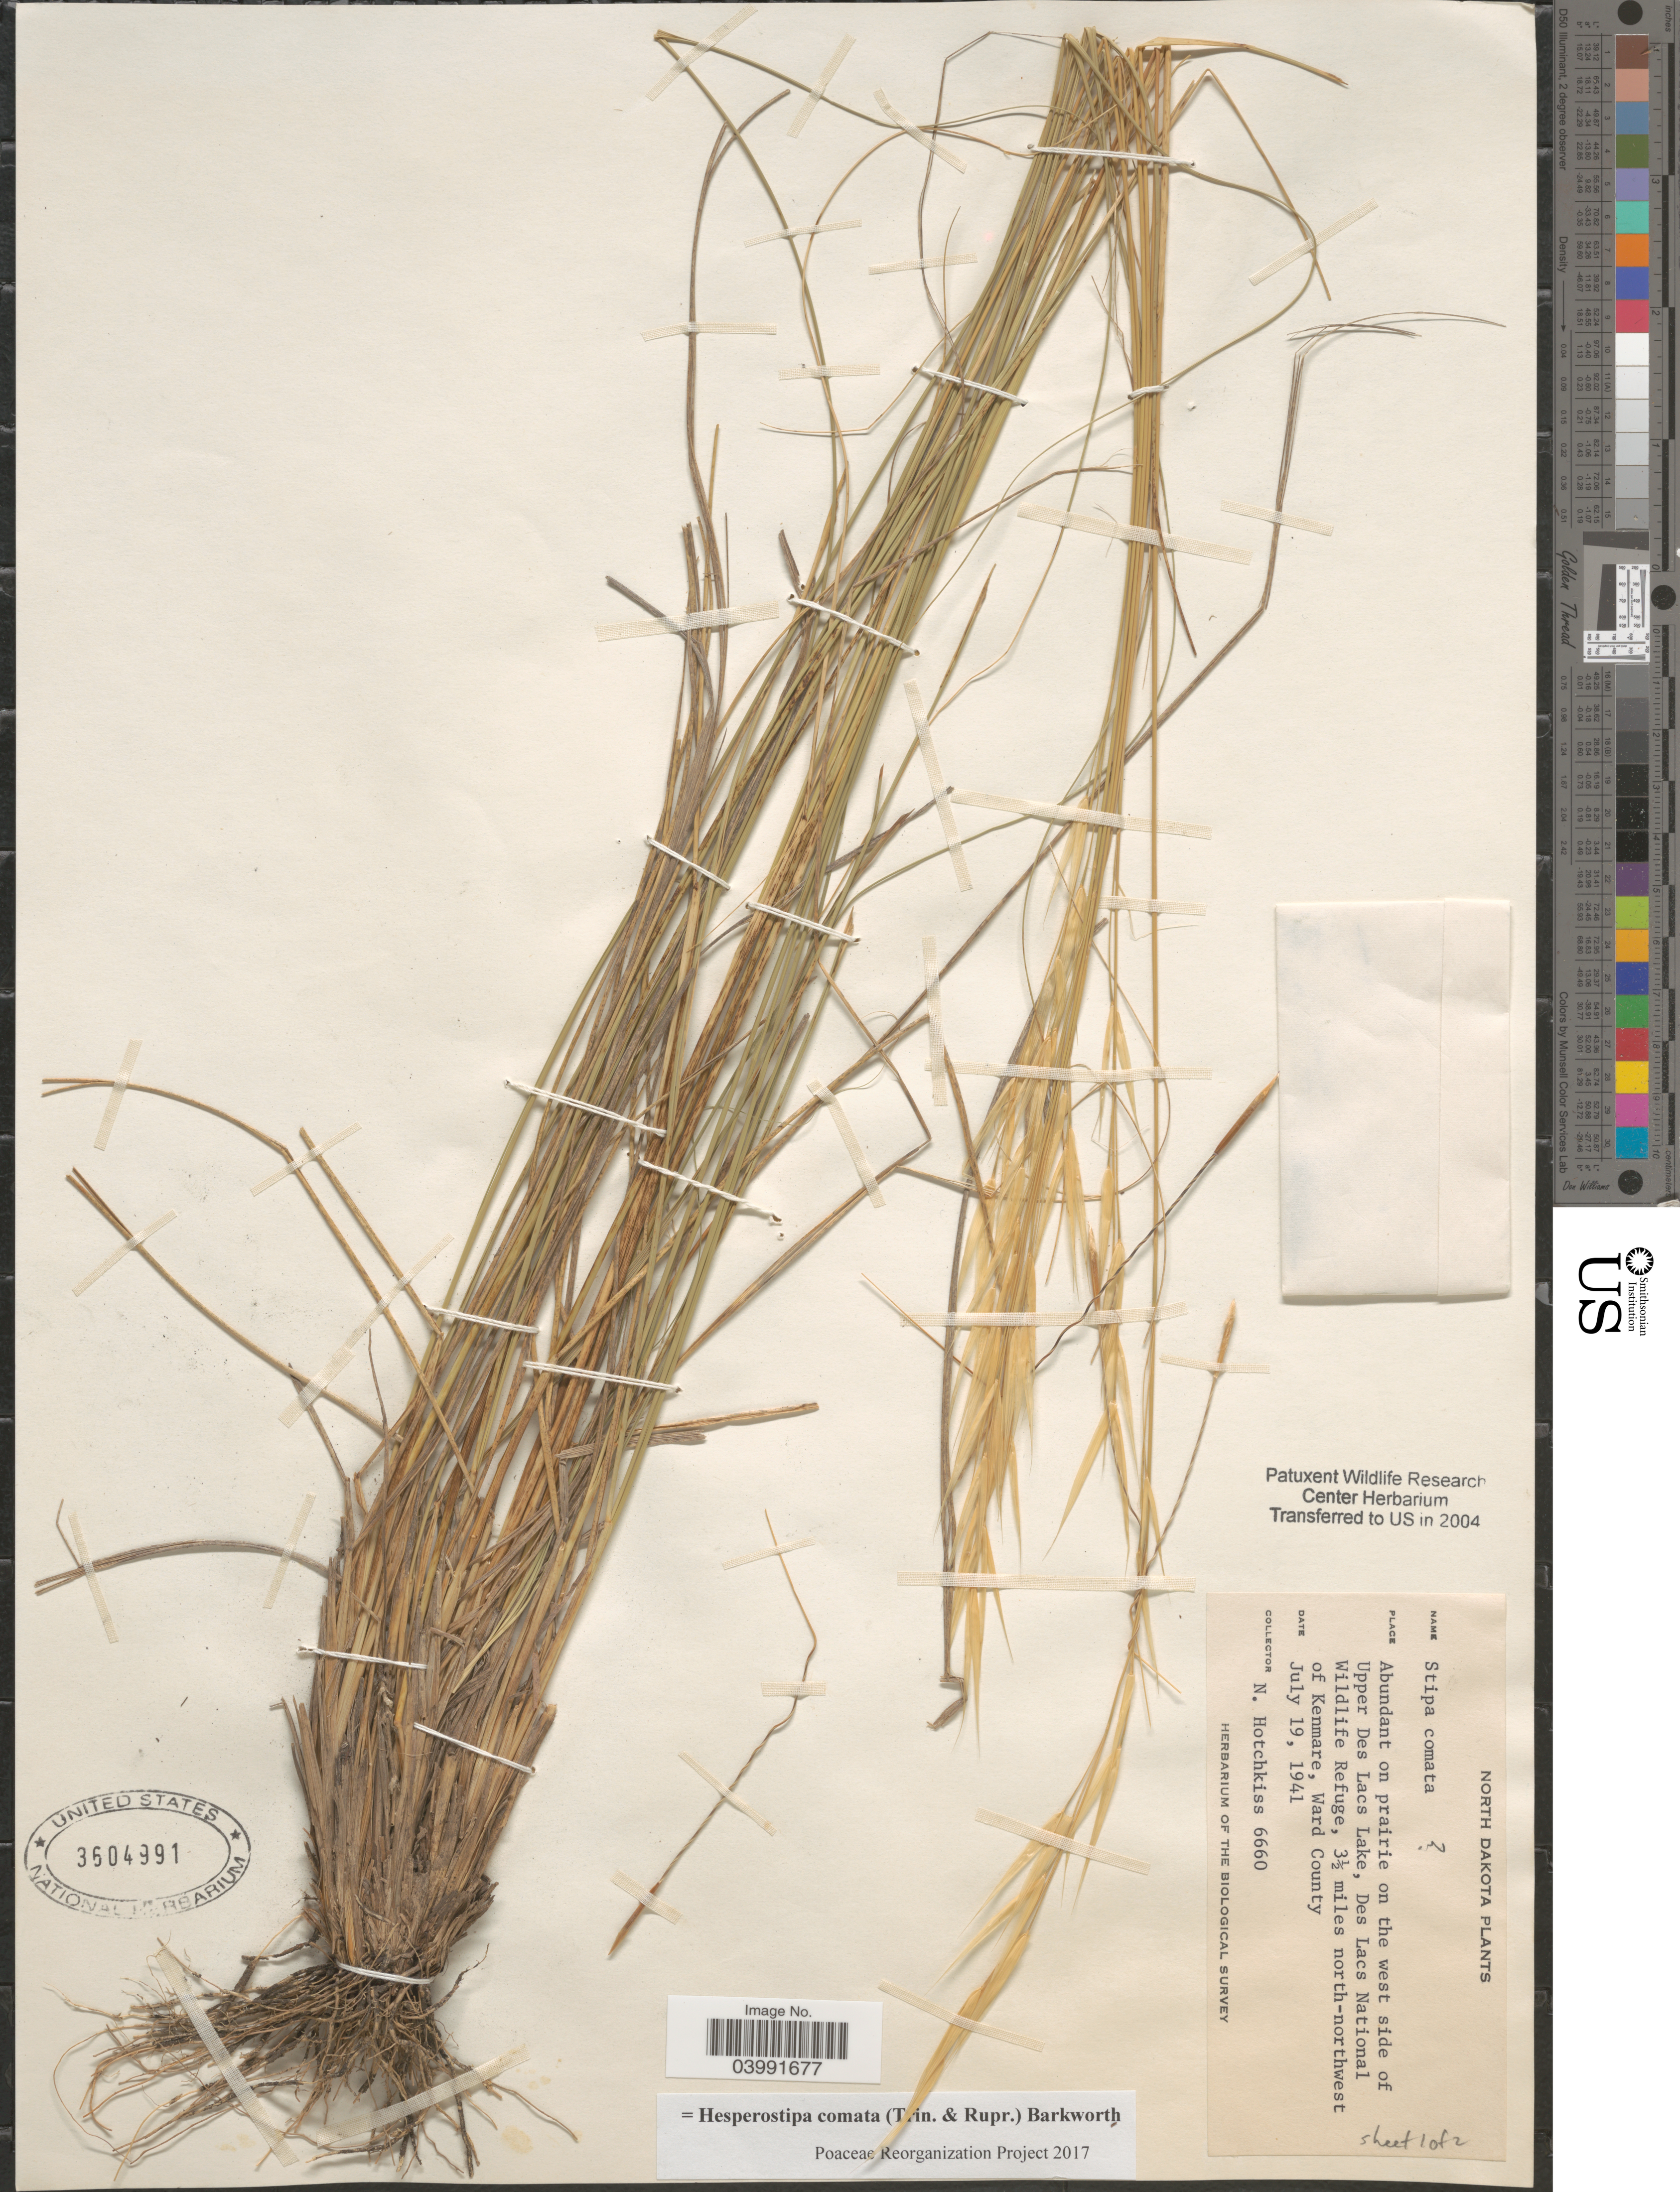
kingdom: Plantae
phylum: Tracheophyta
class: Liliopsida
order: Poales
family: Poaceae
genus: Hesperostipa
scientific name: Hesperostipa comata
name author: (Trin. & Rupr.) Barkworth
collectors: N. Hotchkiss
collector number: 6660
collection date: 1941-07-19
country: United States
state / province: North Dakota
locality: On the west side of Upper Des Lacs Lake, Des Lacs National Wildlife Refuge, 3½ miles north-northwest of Kenmare, Ward County.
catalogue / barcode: US 3604991